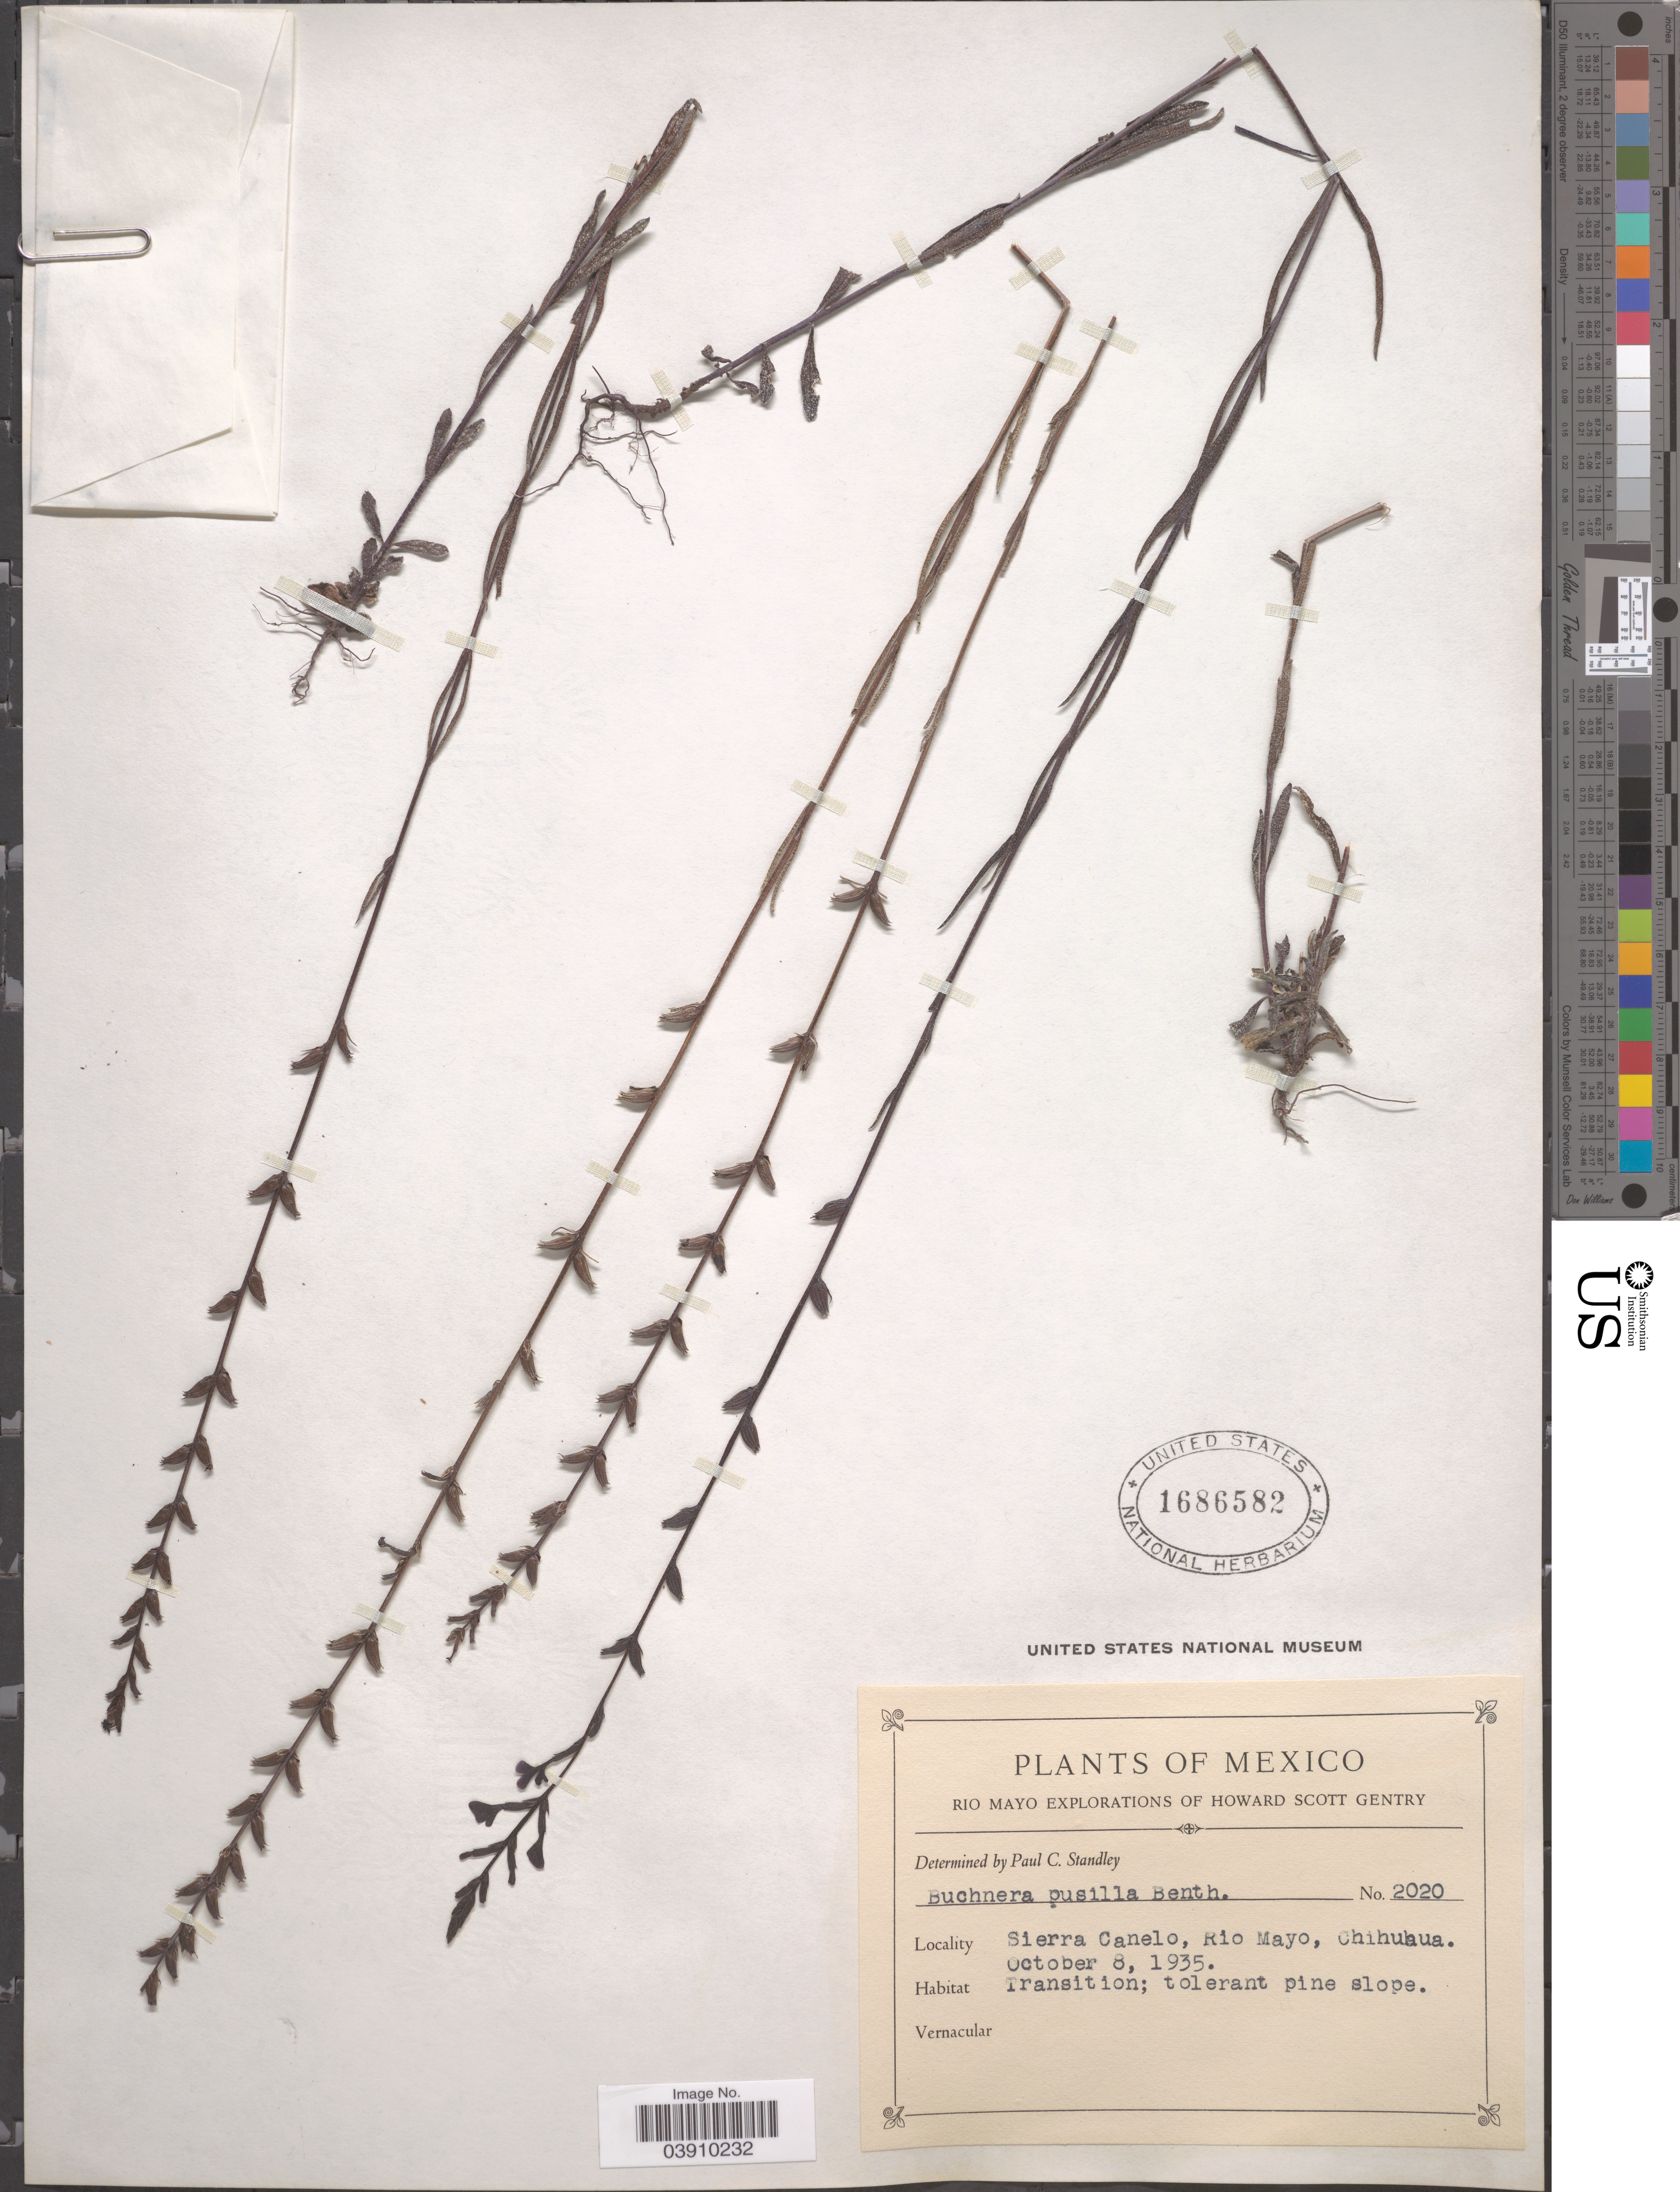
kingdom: Plantae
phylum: Tracheophyta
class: Magnoliopsida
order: Lamiales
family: Orobanchaceae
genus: Buchnera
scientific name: Buchnera pusilla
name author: Kunth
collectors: H. S. Gentry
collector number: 2020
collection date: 1935-10-08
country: Mexico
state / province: Chihuahua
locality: Rio Mayo. Sierra Canelo.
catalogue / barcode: US 1686582